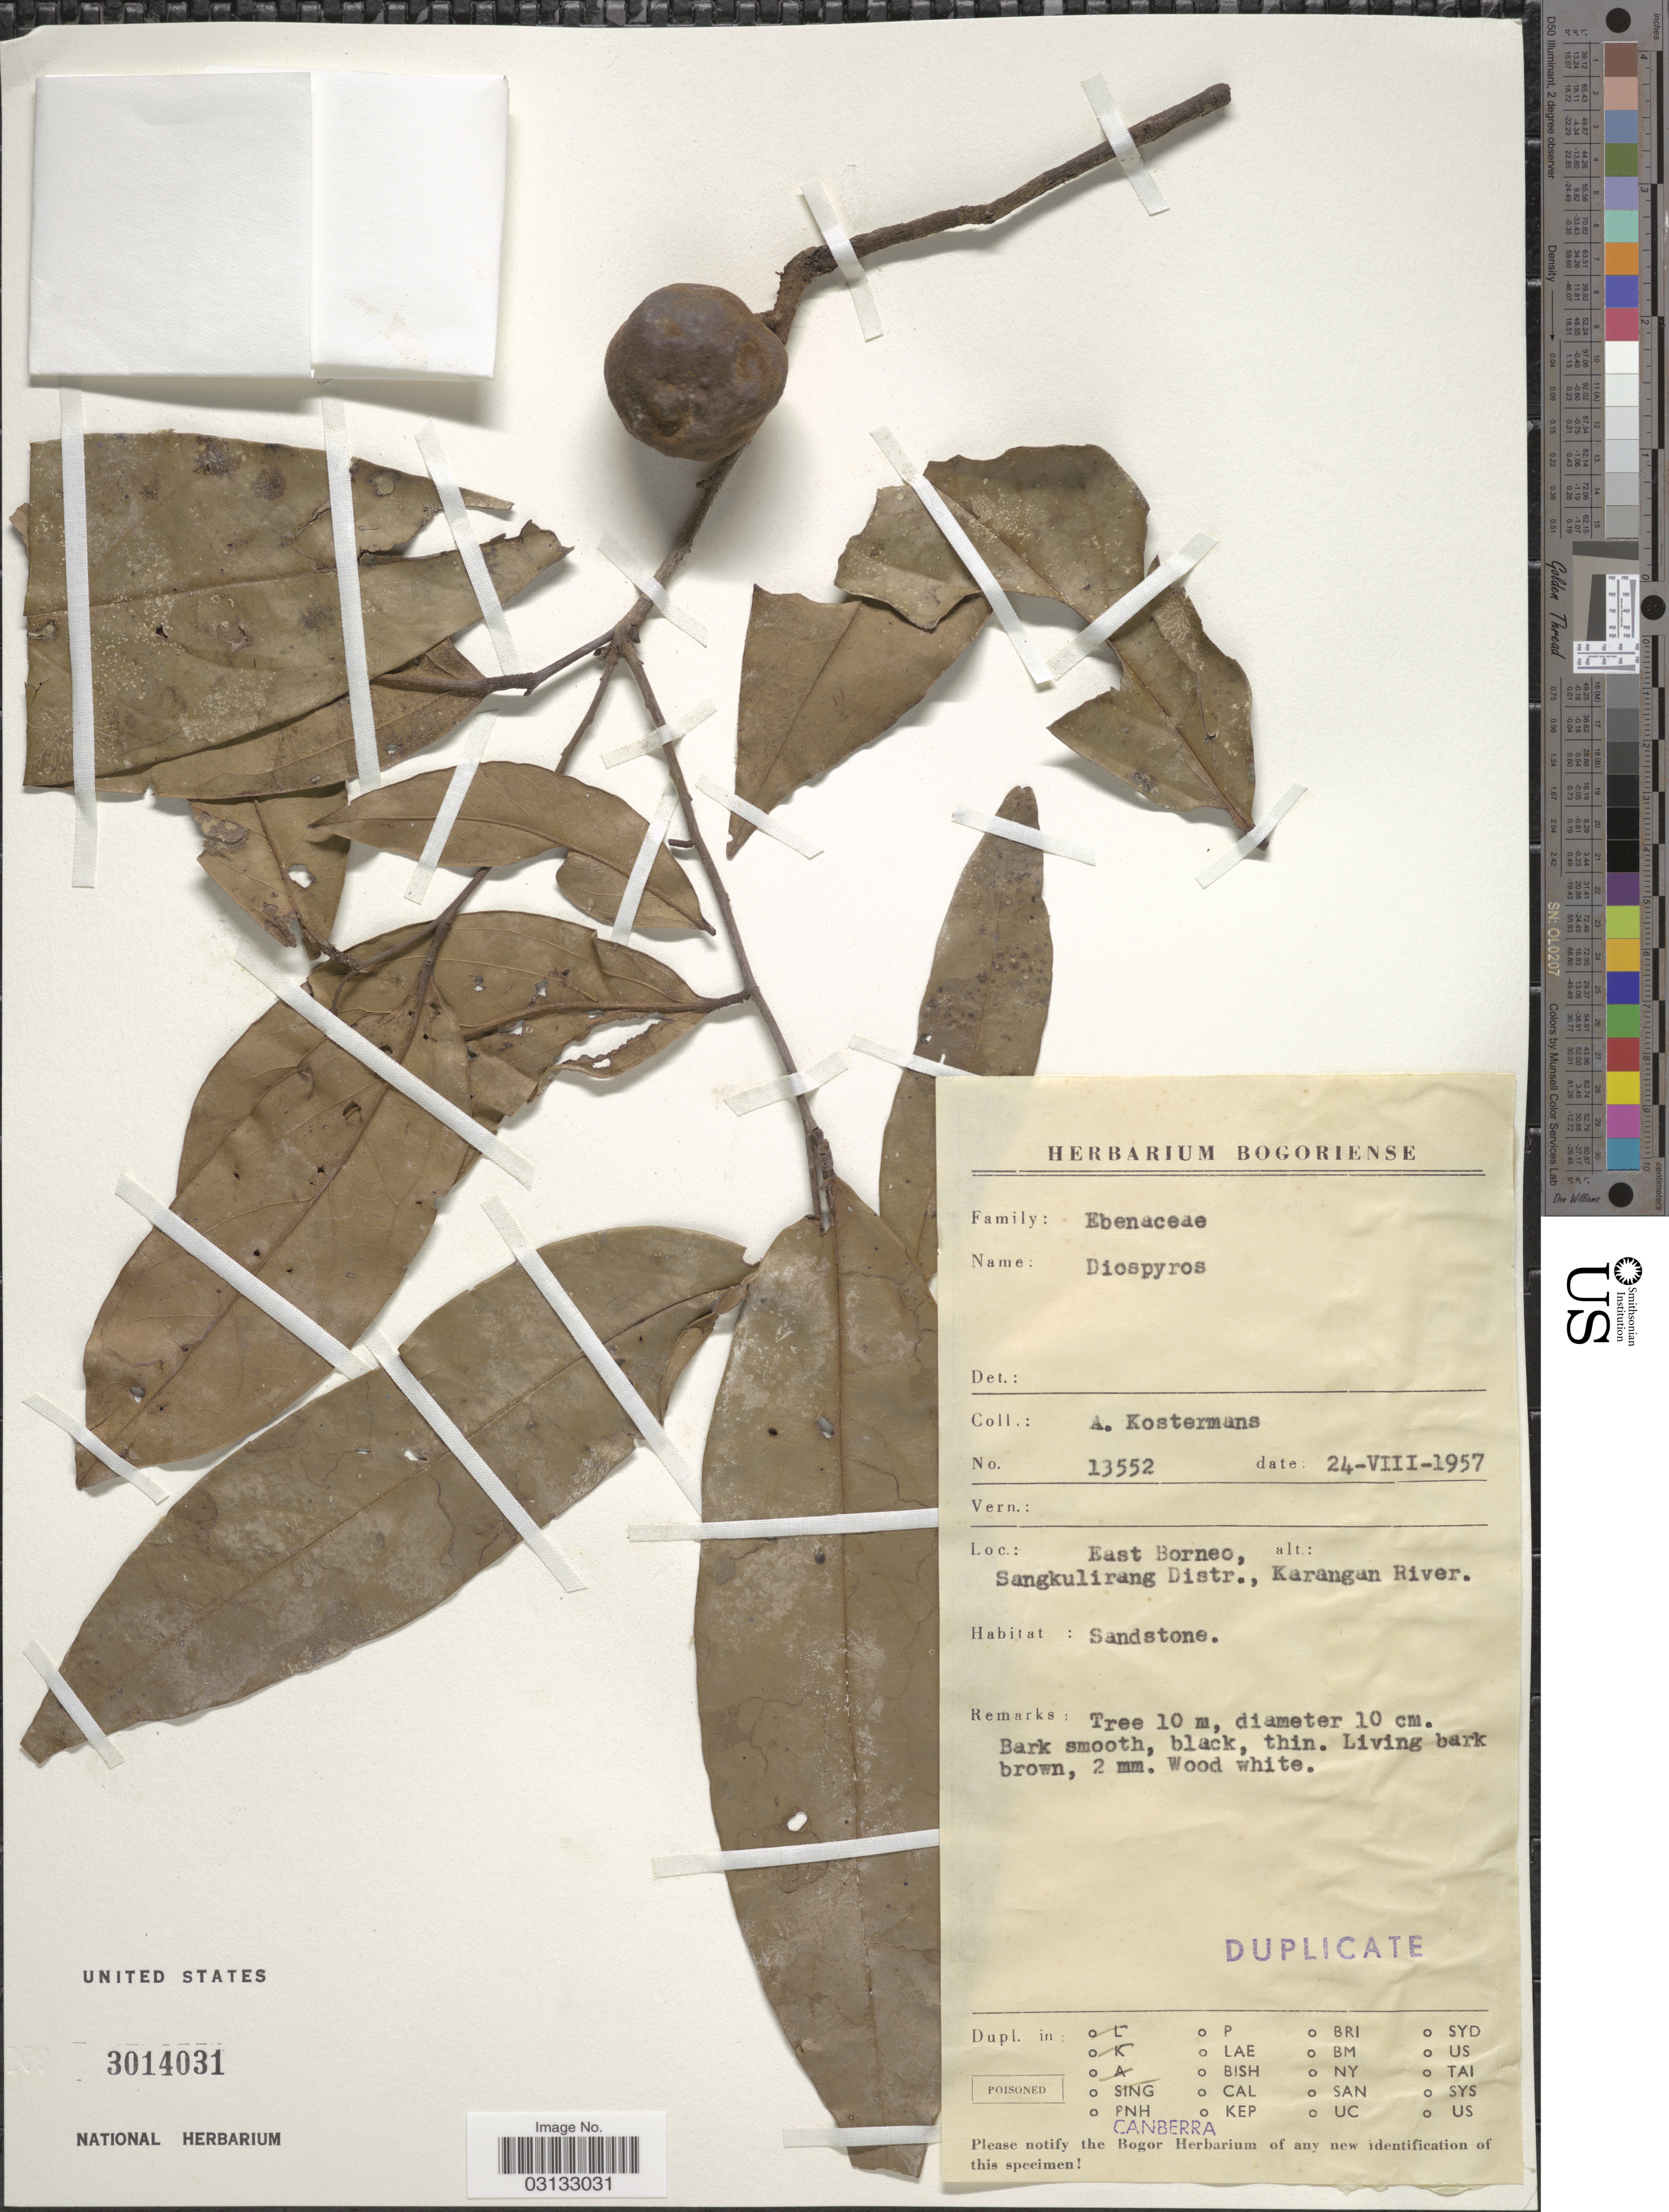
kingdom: Plantae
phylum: Tracheophyta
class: Magnoliopsida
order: Ericales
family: Ebenaceae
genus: Diospyros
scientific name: Diospyros sp.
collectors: A. J. G. Kostermans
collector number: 13552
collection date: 1957-08-24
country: Indonesia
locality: East Borneo, Sangkulirang Distr., Karangan River.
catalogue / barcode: US 3014031